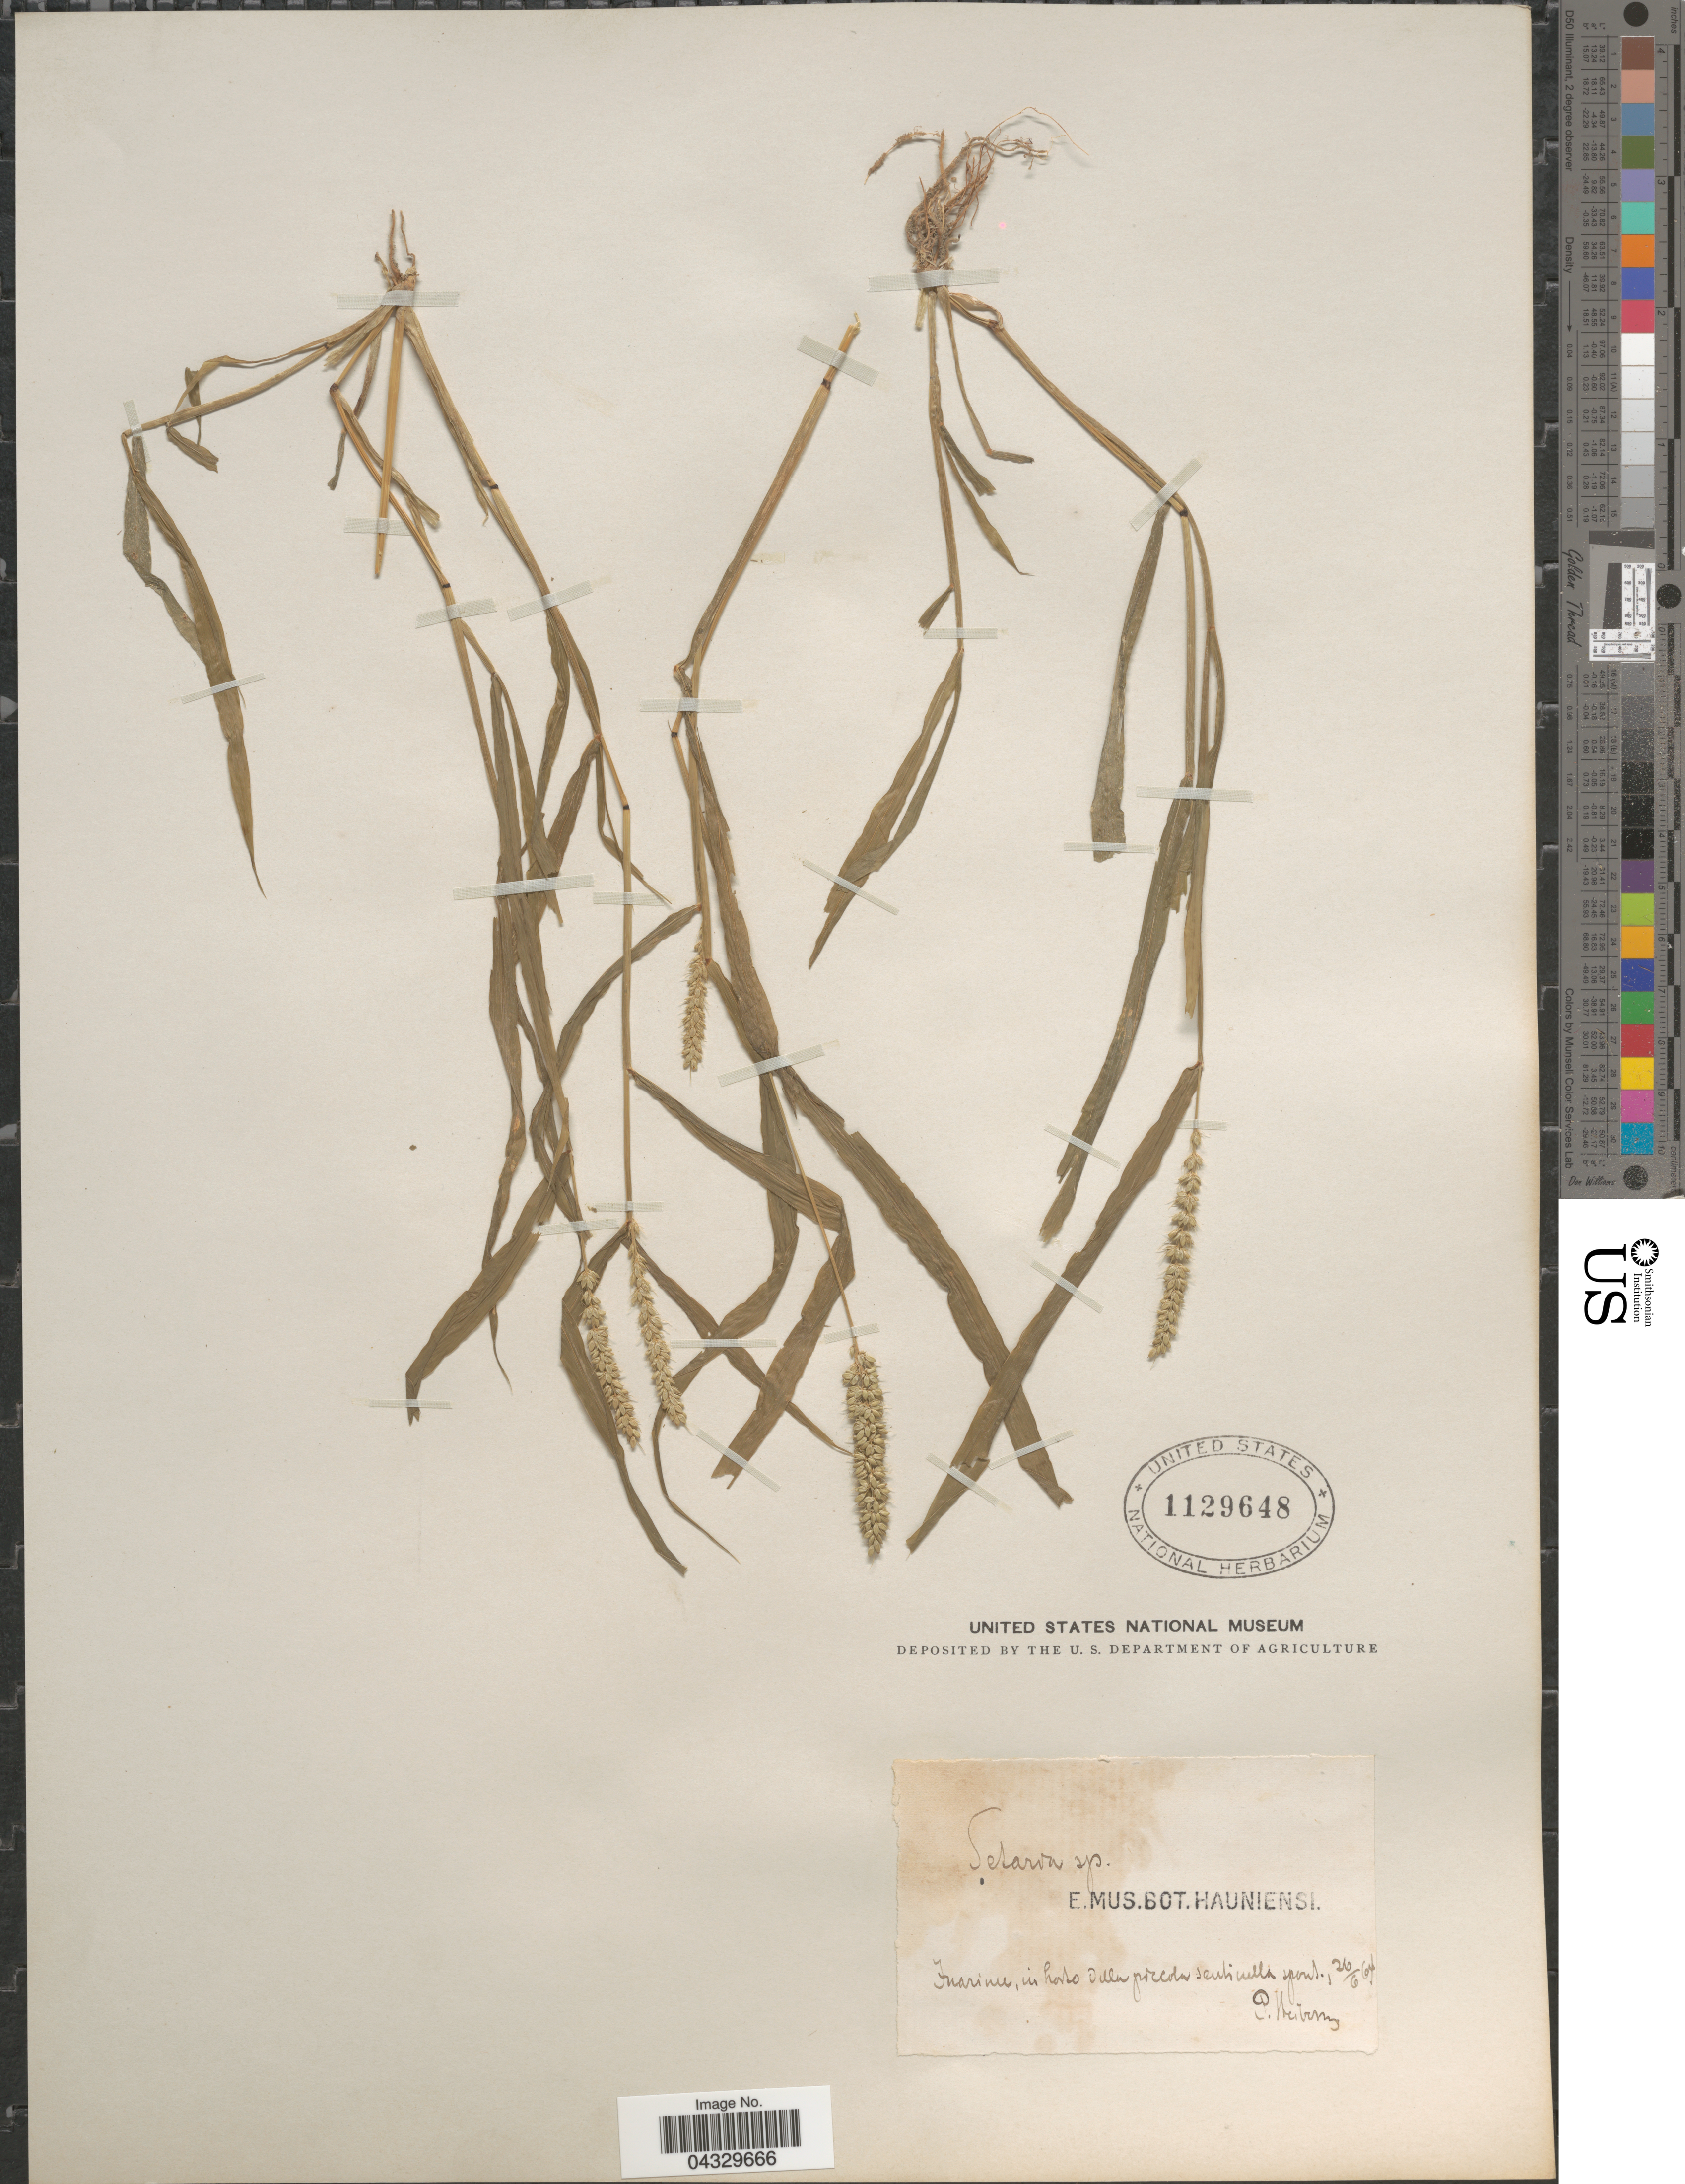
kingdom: Plantae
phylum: Tracheophyta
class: Liliopsida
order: Poales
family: Poaceae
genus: Setaria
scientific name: Setaria viridis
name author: (L.) P. Beauv.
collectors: P. Heiberg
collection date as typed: Transcribed d/m/y: 26/6/64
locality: Fuarinu[interpreted], in horto della piccoln[interpreted] [illegible text].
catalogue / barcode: US 1129648